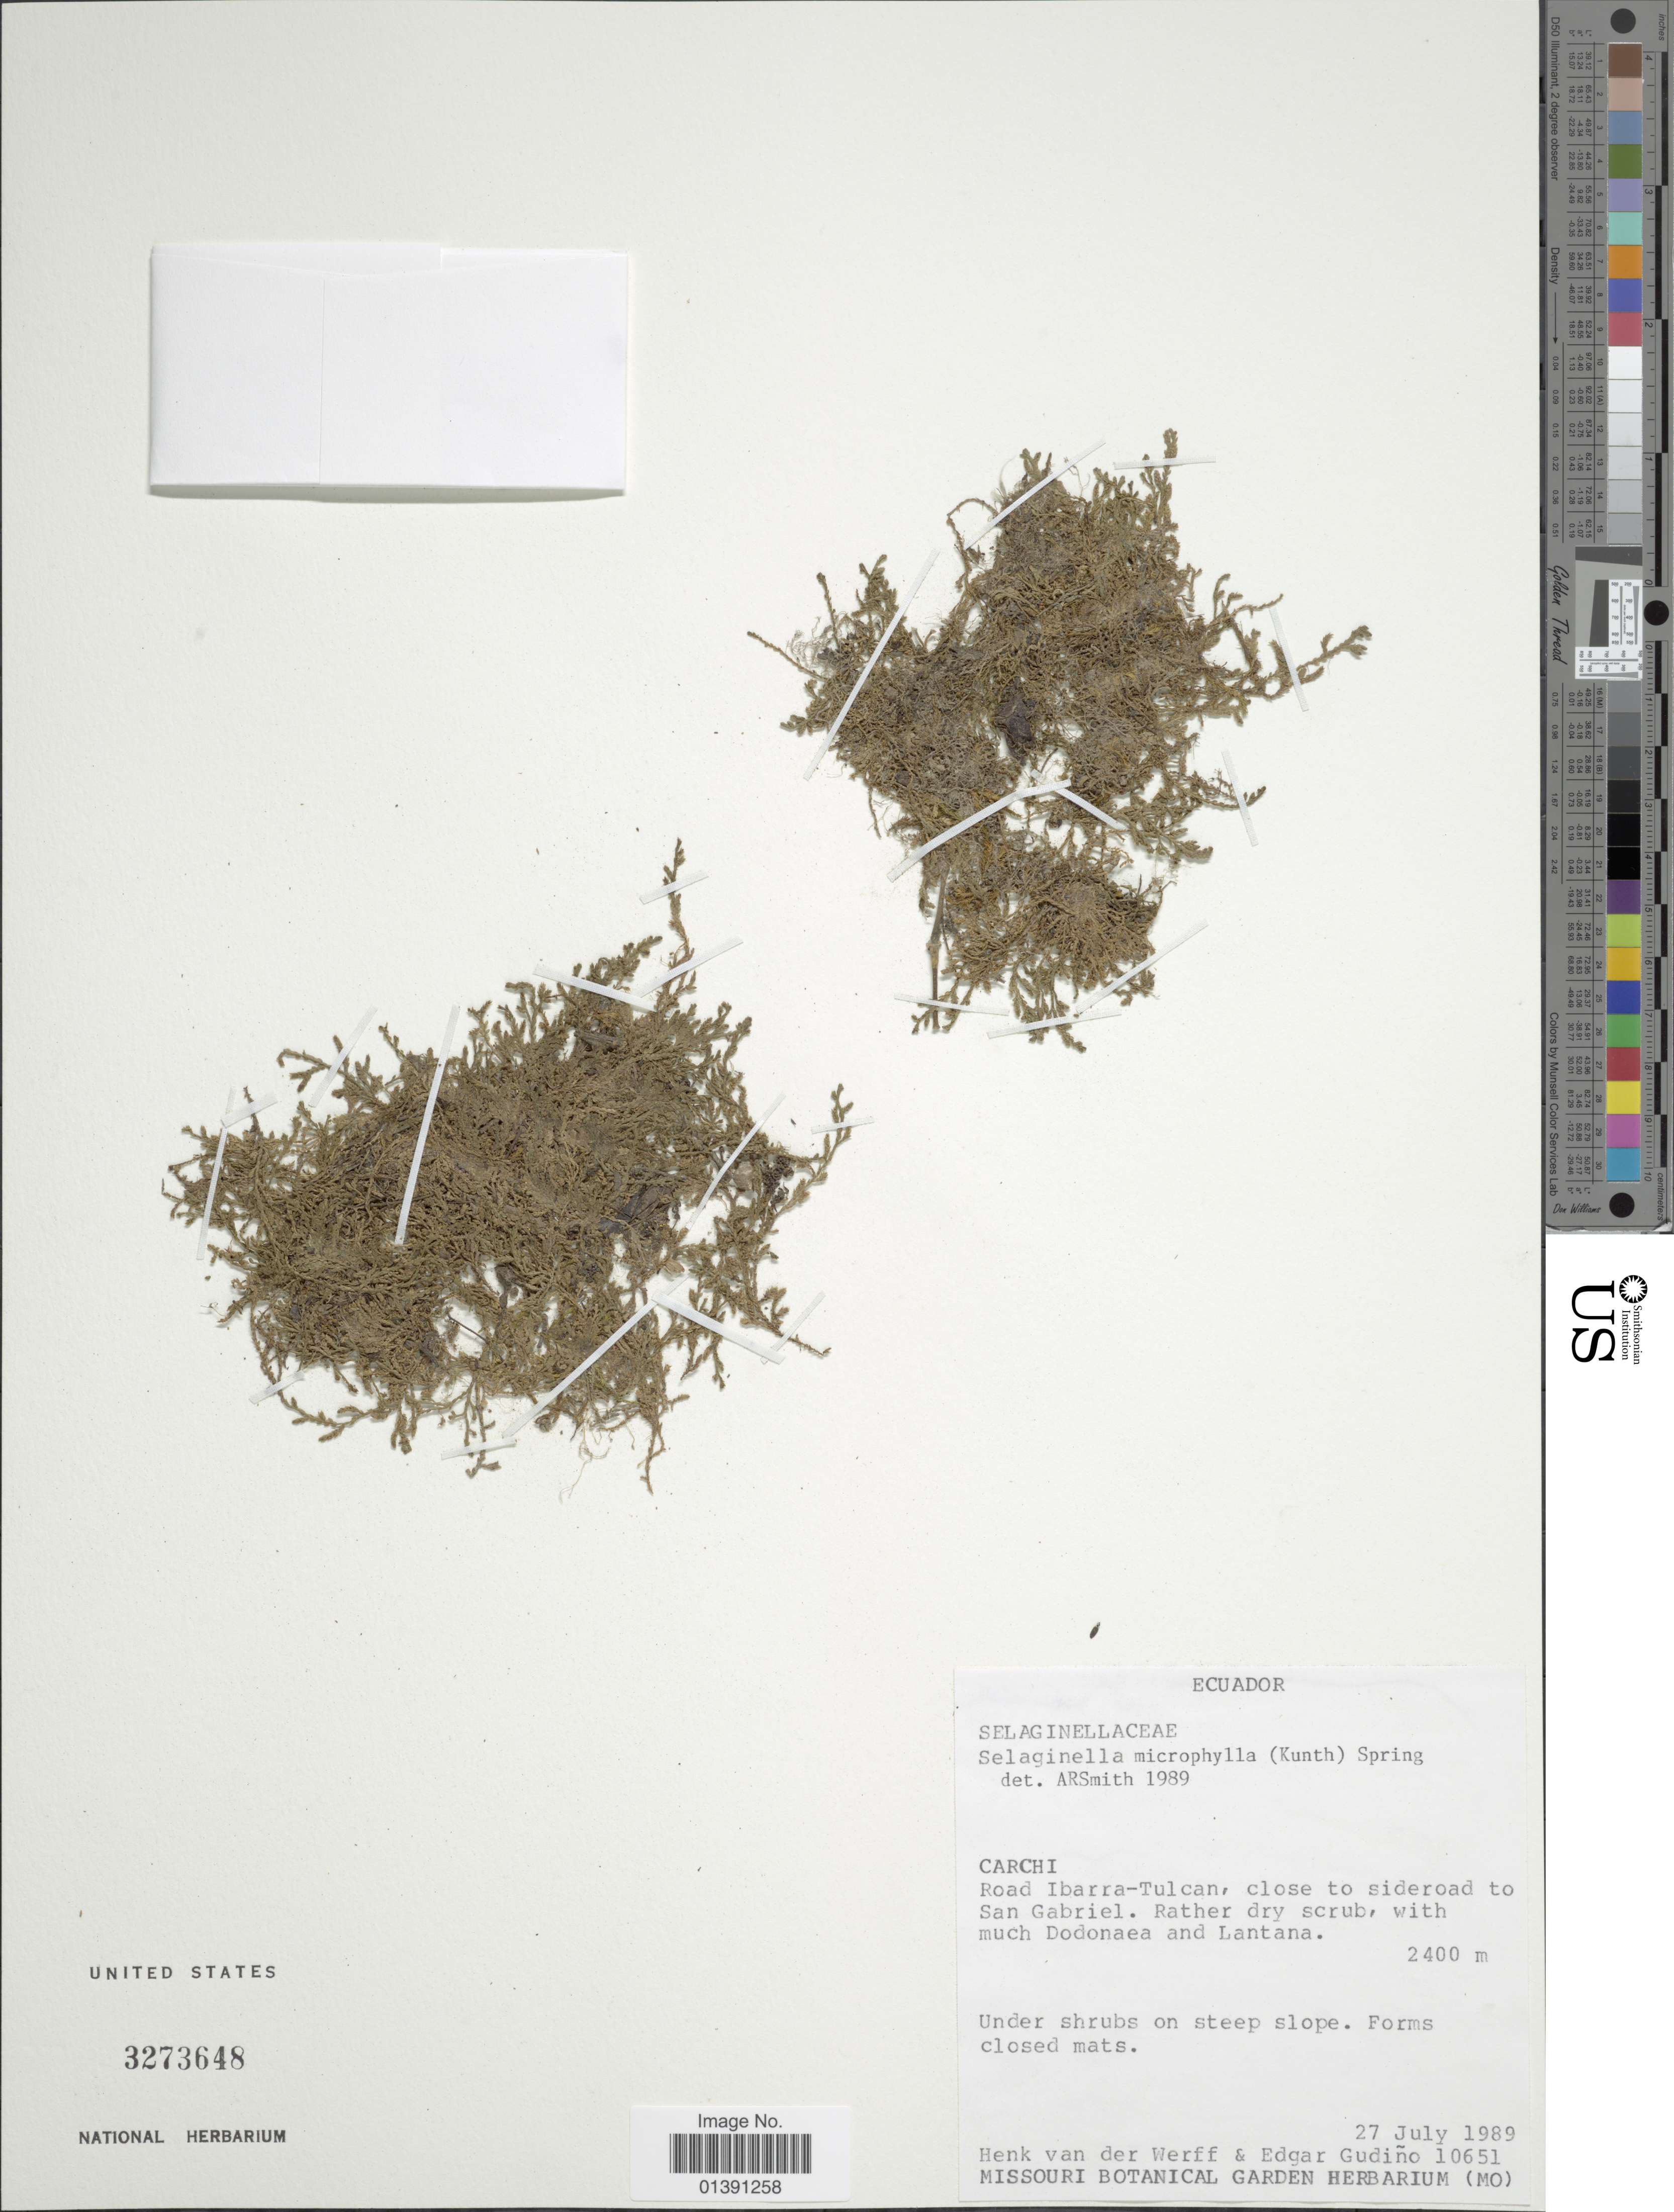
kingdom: Plantae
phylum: Tracheophyta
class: Lycopodiopsida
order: Selaginellales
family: Selaginellaceae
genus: Selaginella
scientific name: Selaginella microphylla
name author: (Kunth) Spring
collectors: H. van der Werff & E. Gudiño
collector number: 10651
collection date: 1989-07-27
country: Ecuador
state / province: Carchi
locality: Road Ibarra-Tulcan, close to sideroad to San Gabriel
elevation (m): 2400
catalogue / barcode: US 3273648